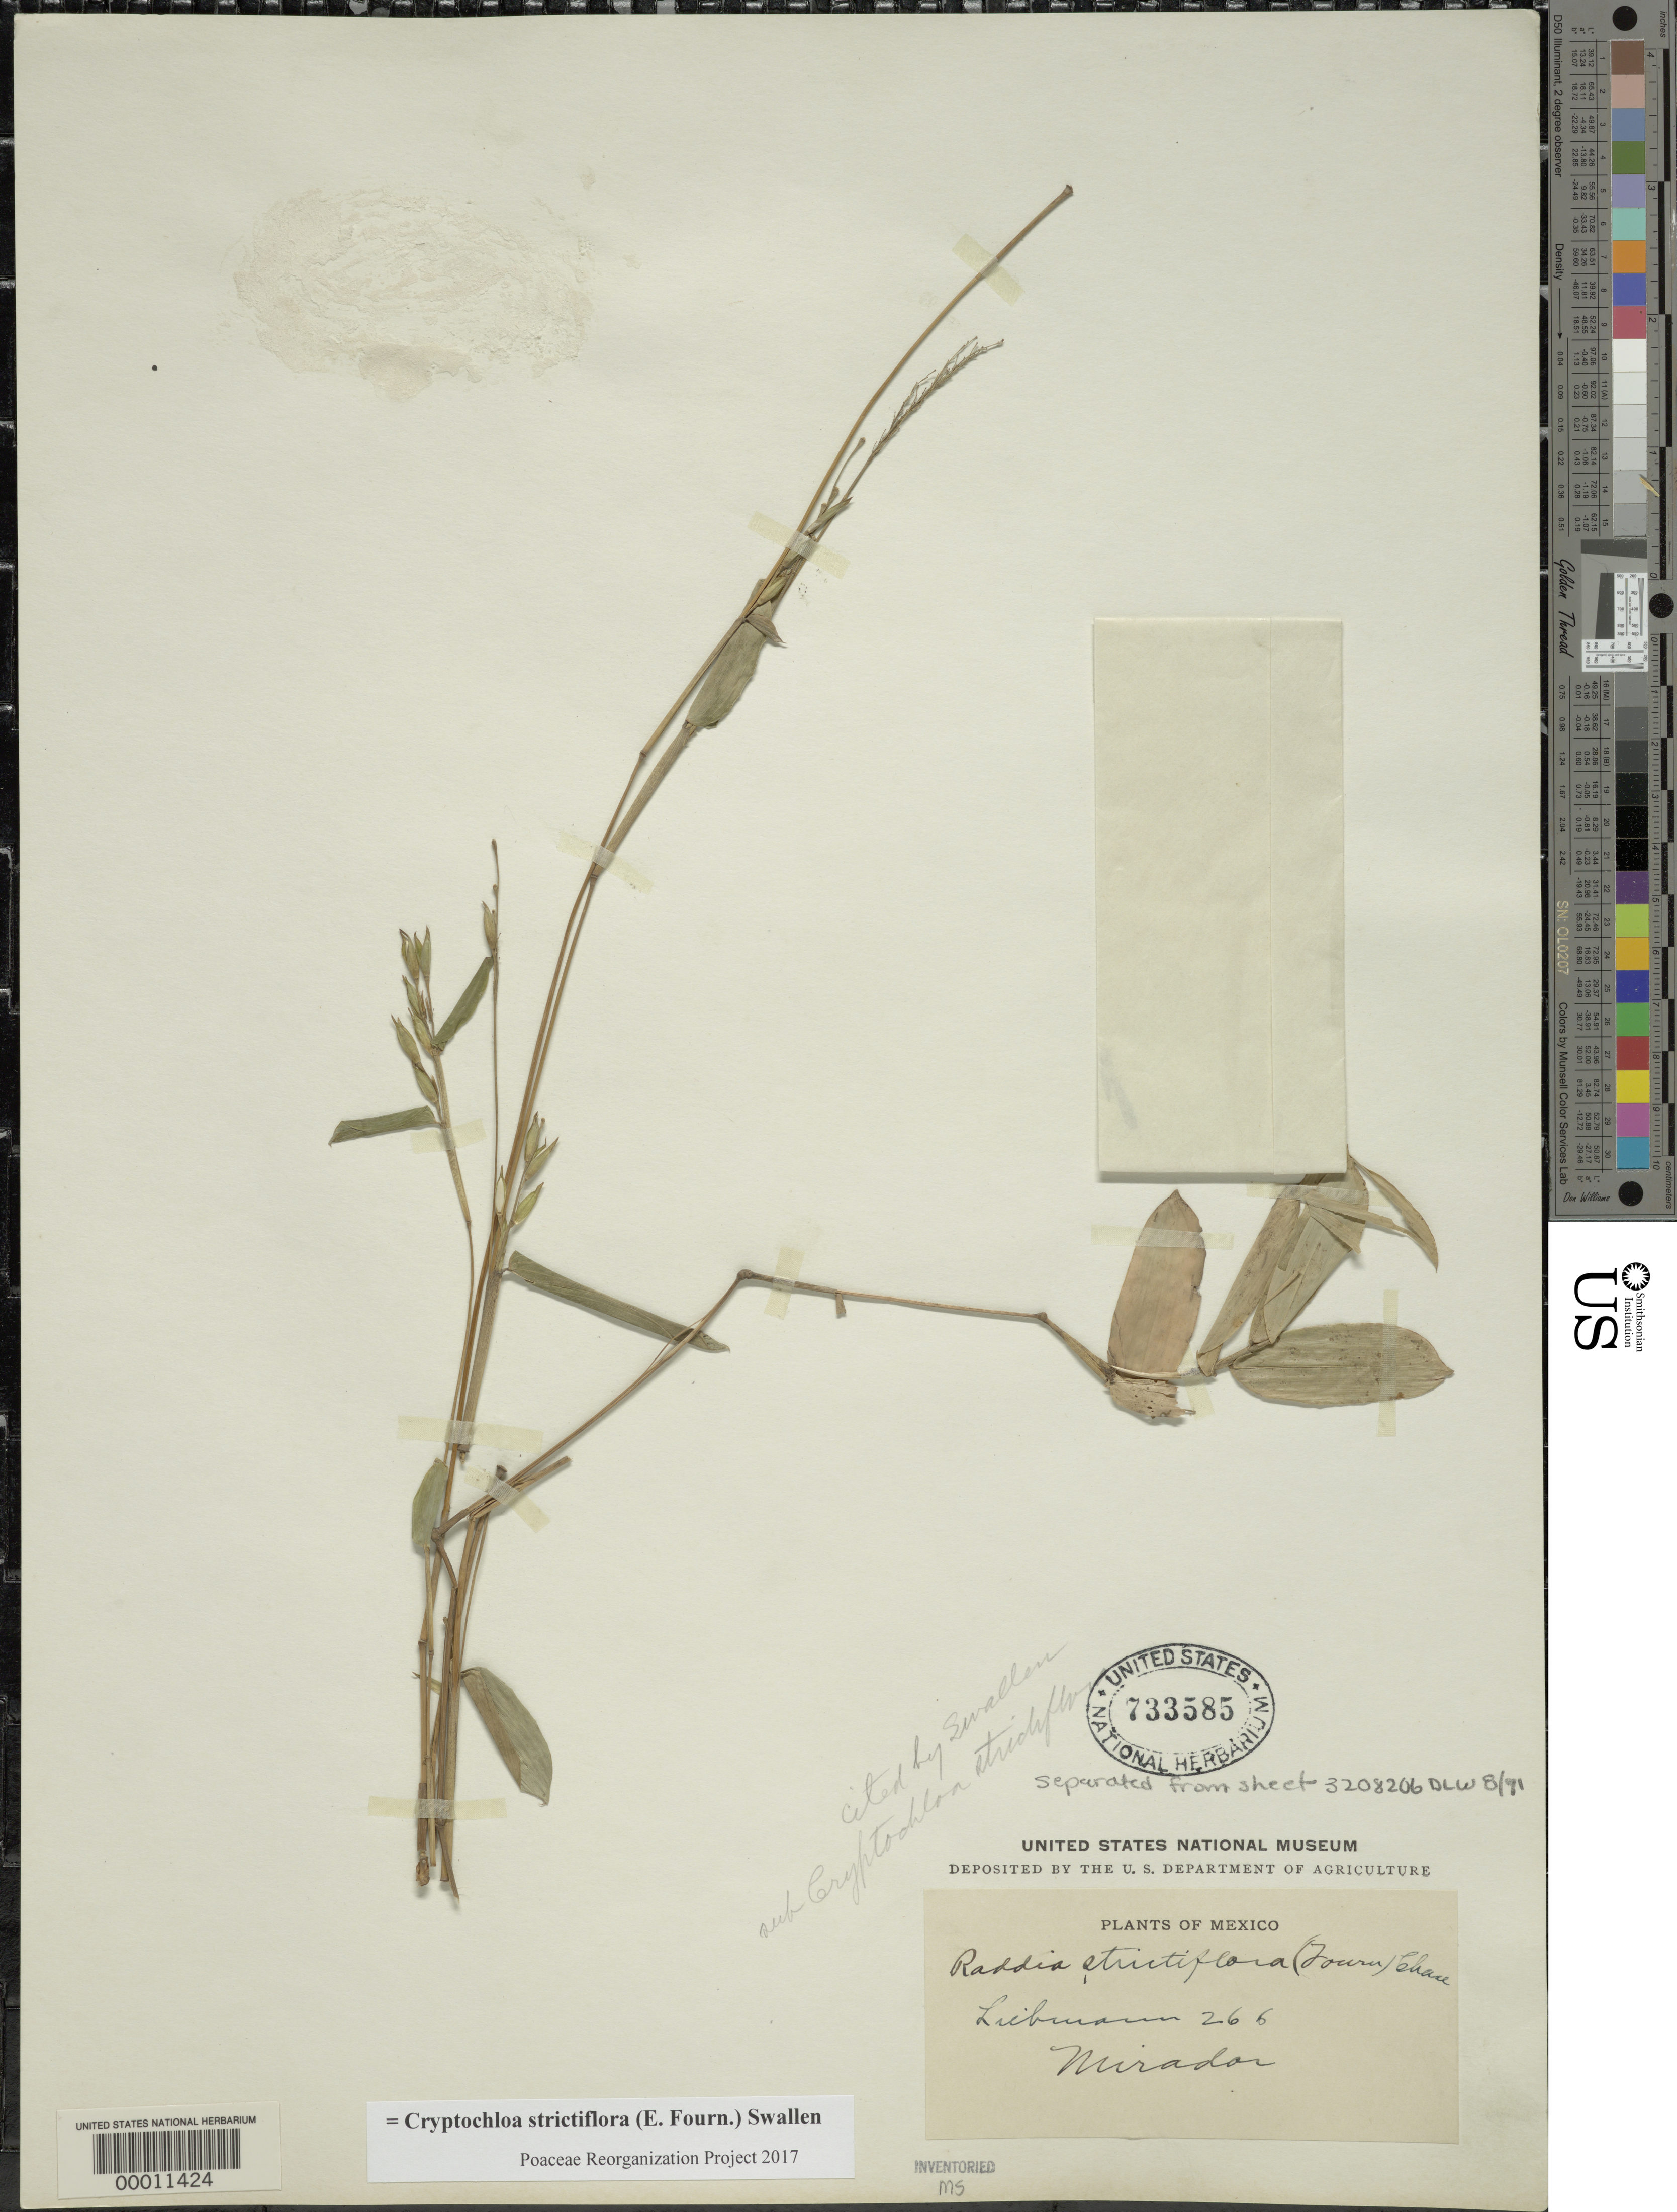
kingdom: Plantae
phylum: Tracheophyta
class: Liliopsida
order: Poales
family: Poaceae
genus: Cryptochloa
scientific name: Cryptochloa strictiflora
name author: (E. Fourn.) Swallen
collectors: F. M. Liebmann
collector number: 266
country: Mexico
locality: Mirador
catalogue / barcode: US 733585